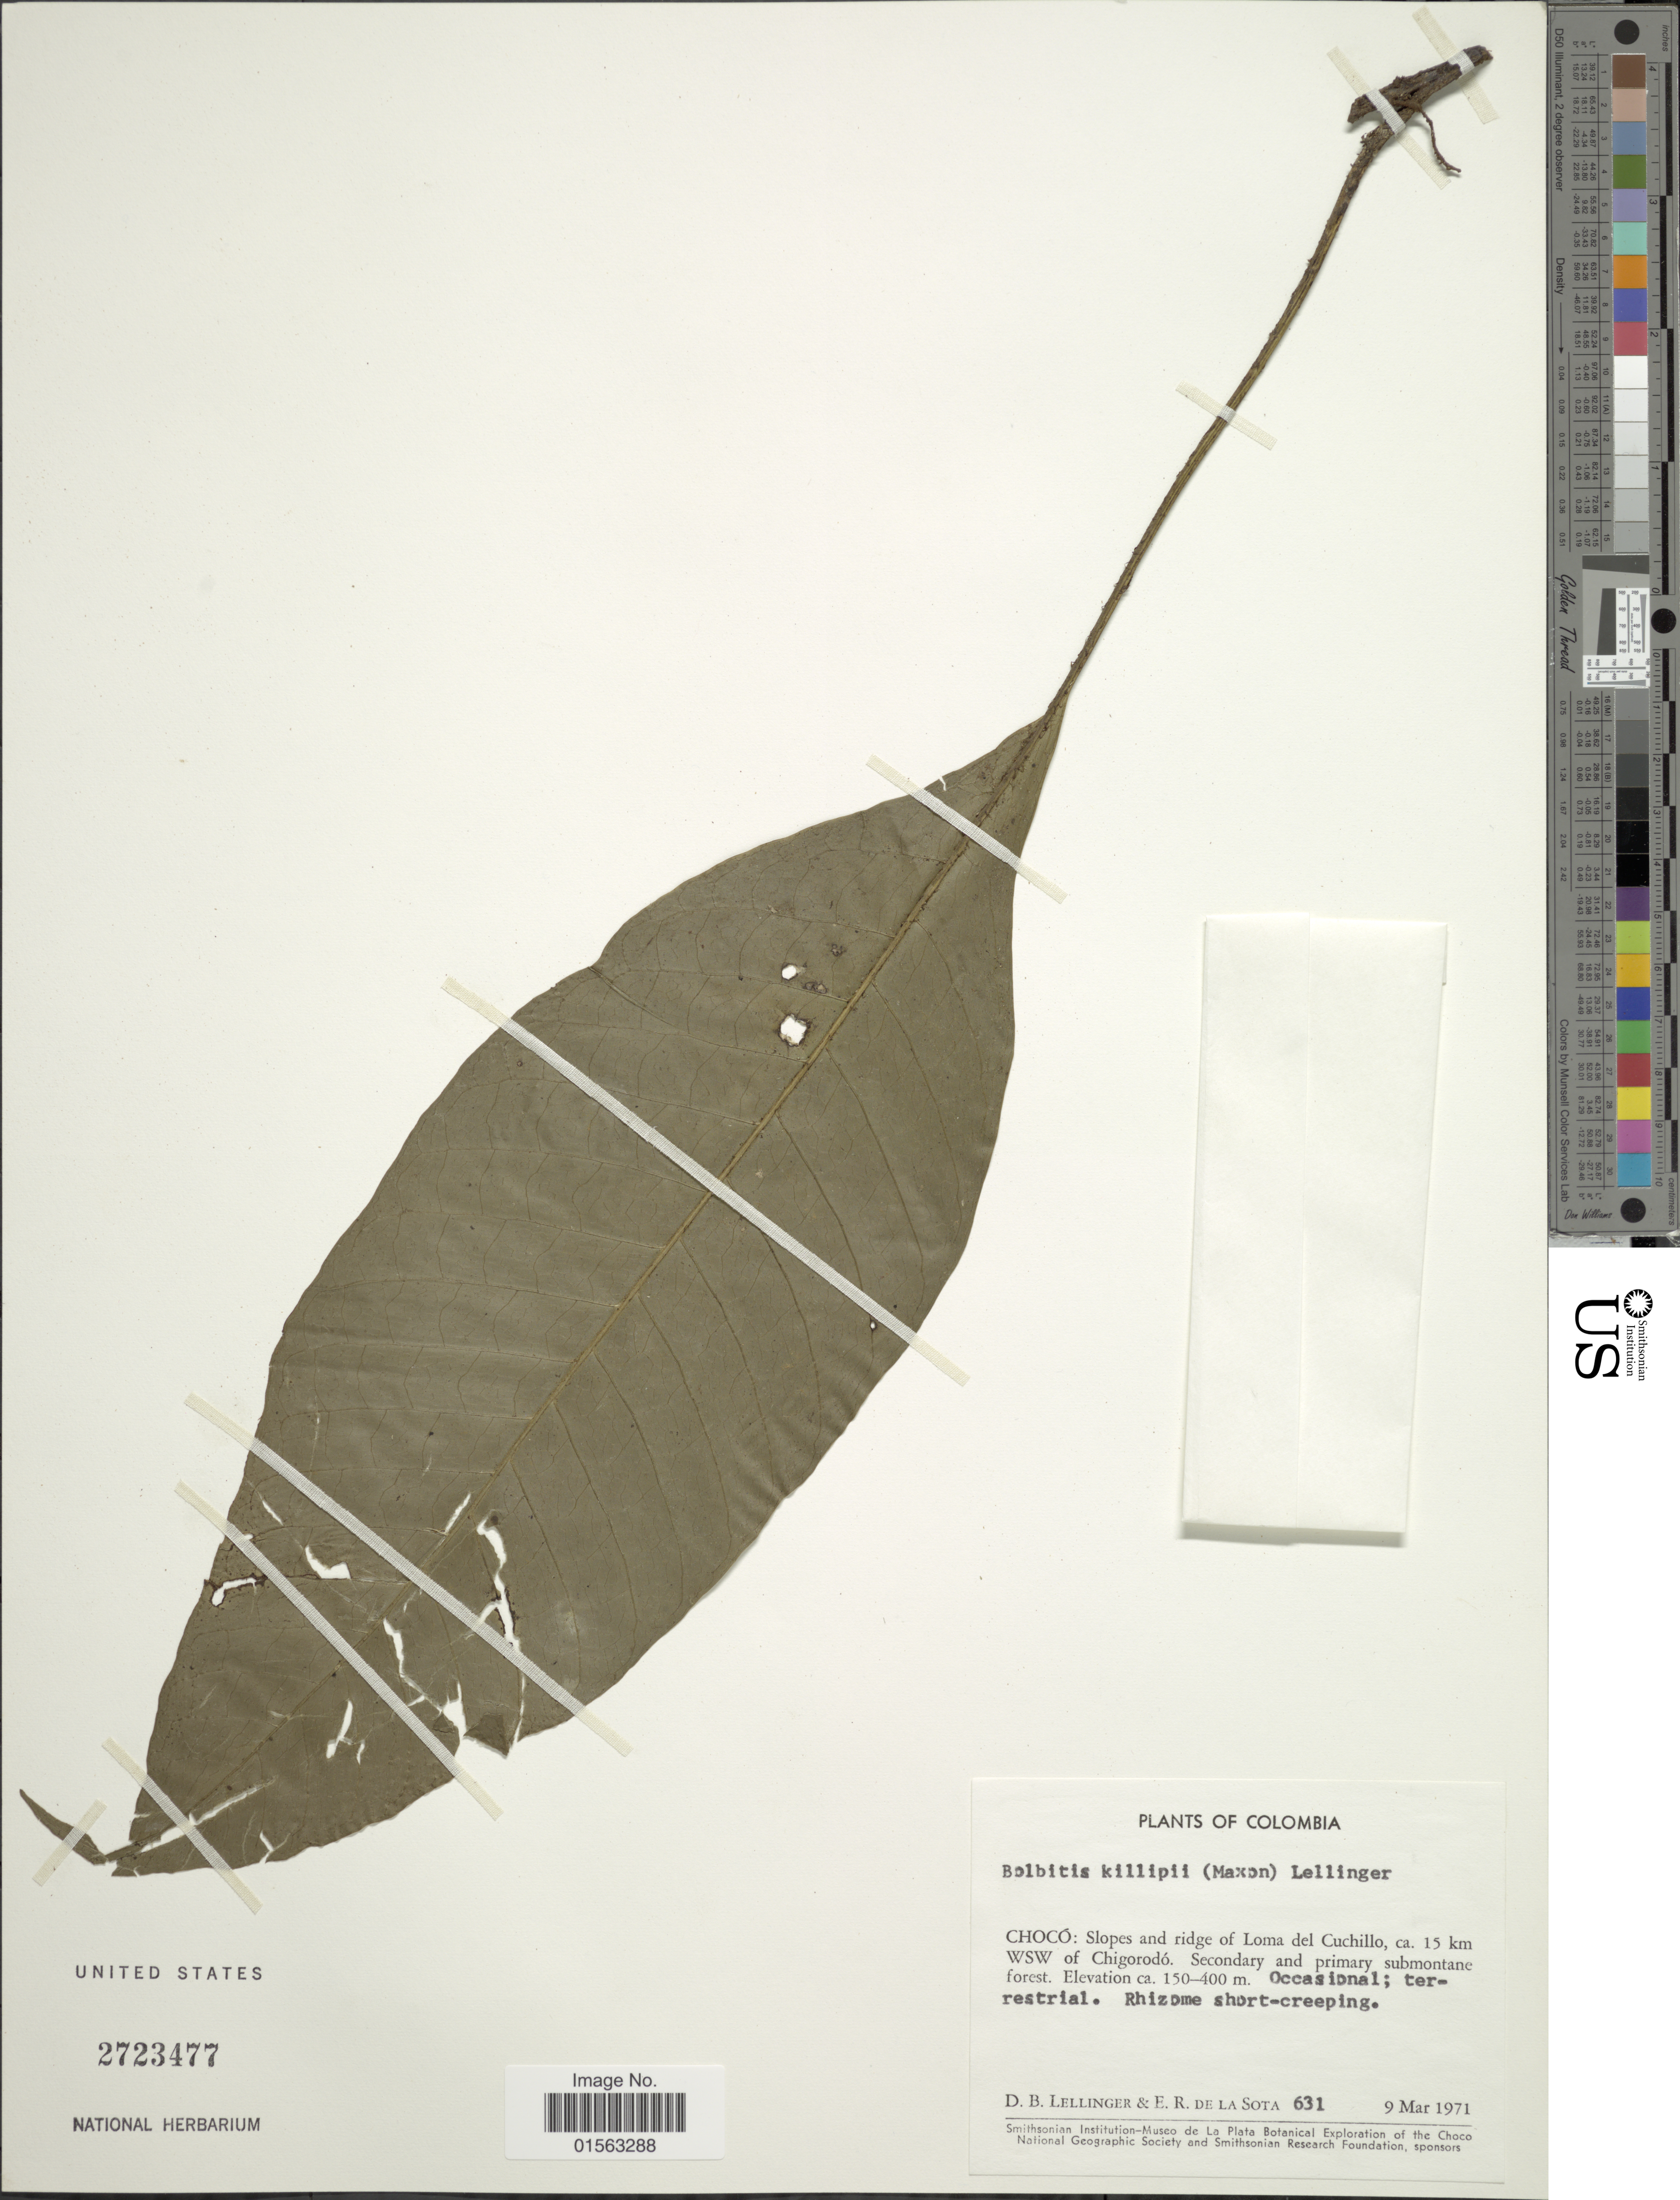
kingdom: Plantae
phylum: Tracheophyta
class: Polypodiopsida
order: Polypodiales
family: Dryopteridaceae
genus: Mickelia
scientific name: Mickelia nicotianifolia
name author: (Sw.) R.C. Moran et al.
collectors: D. B. Lellinger & E. R. de la Sota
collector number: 631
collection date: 1971-03-09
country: Colombia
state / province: Chocó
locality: Colombia, slopes and ridge of Loma del Chuchillo, ca. 15 km WSW of Chigorodó, Secondary and primary submontane forest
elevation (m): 150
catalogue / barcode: US 2723477